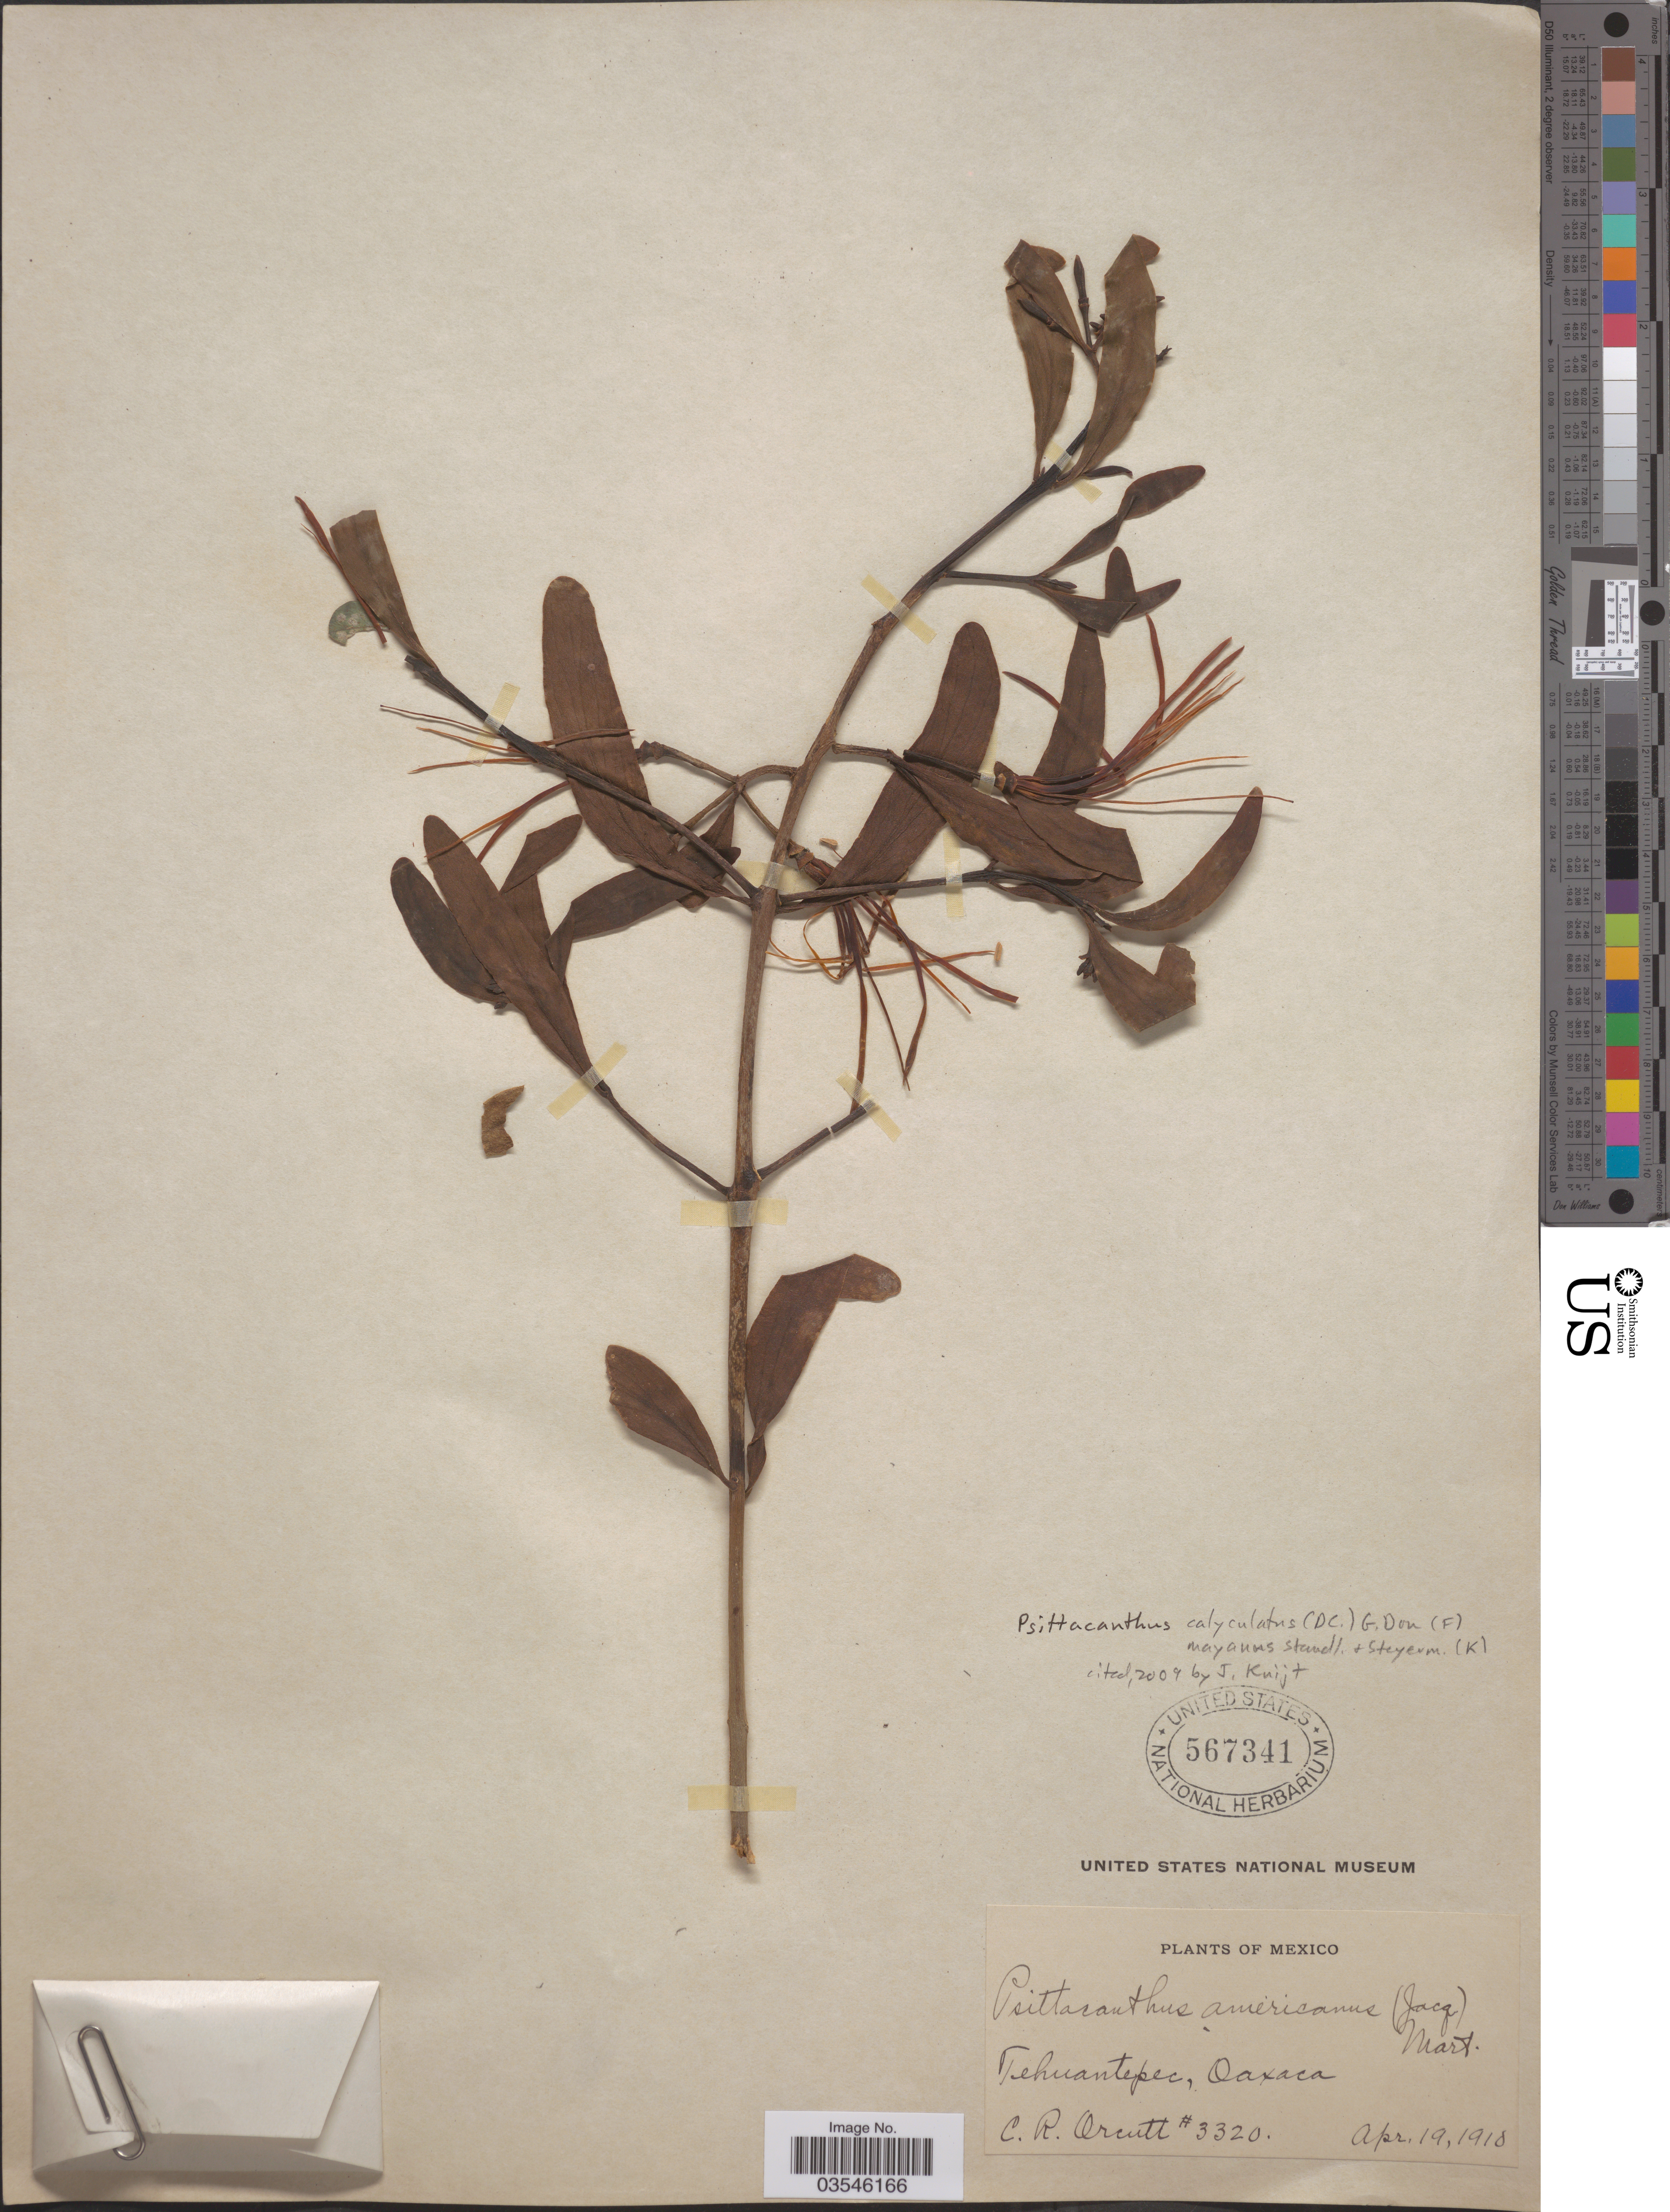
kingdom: Plantae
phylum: Tracheophyta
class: Magnoliopsida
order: Santalales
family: Loranthaceae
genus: Psittacanthus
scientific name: Psittacanthus calyculatus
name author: (DC.) G. Don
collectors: C. R. Orcutt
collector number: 3320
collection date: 1918-04-19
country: Mexico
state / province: Oaxaca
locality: Tehuantepec.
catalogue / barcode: US 567341